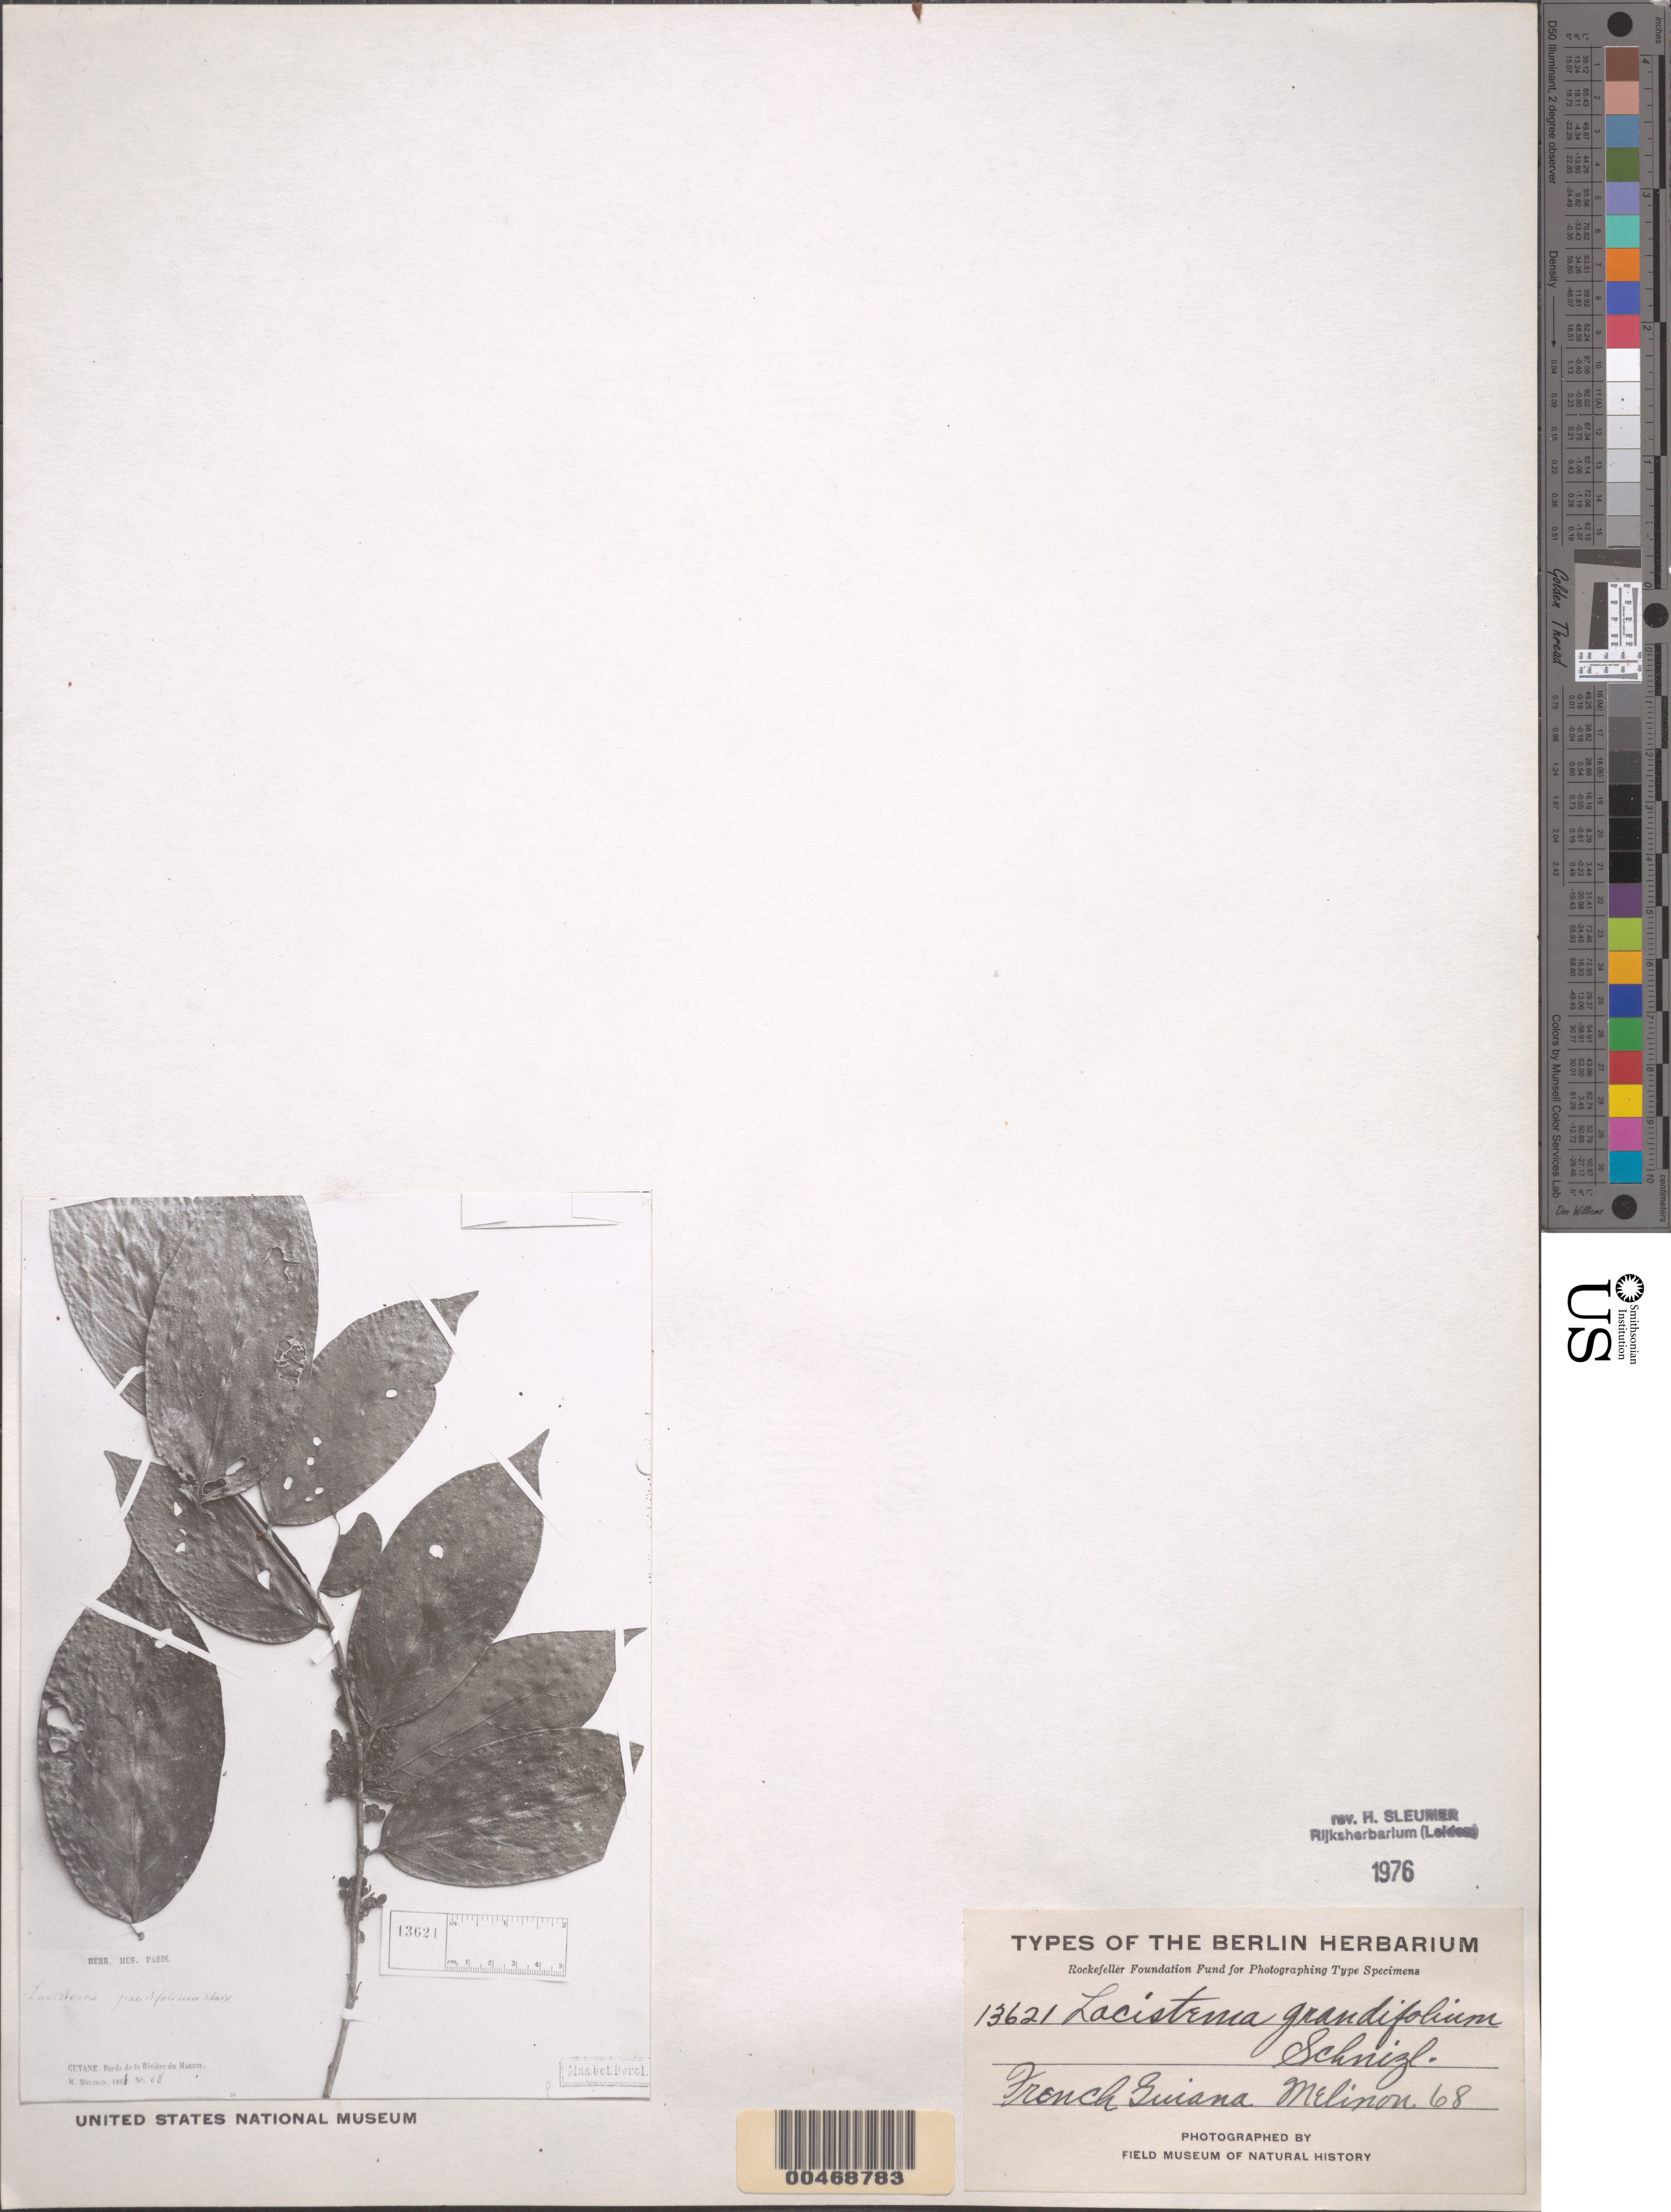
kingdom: Plantae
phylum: Tracheophyta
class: Magnoliopsida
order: Malpighiales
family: Lacistemataceae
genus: Lacistema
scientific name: Lacistema grandifolium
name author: Schnizl.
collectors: M. Melinon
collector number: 68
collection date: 1861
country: French Guiana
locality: Guyane. Bords de la Rivière du Maroni.